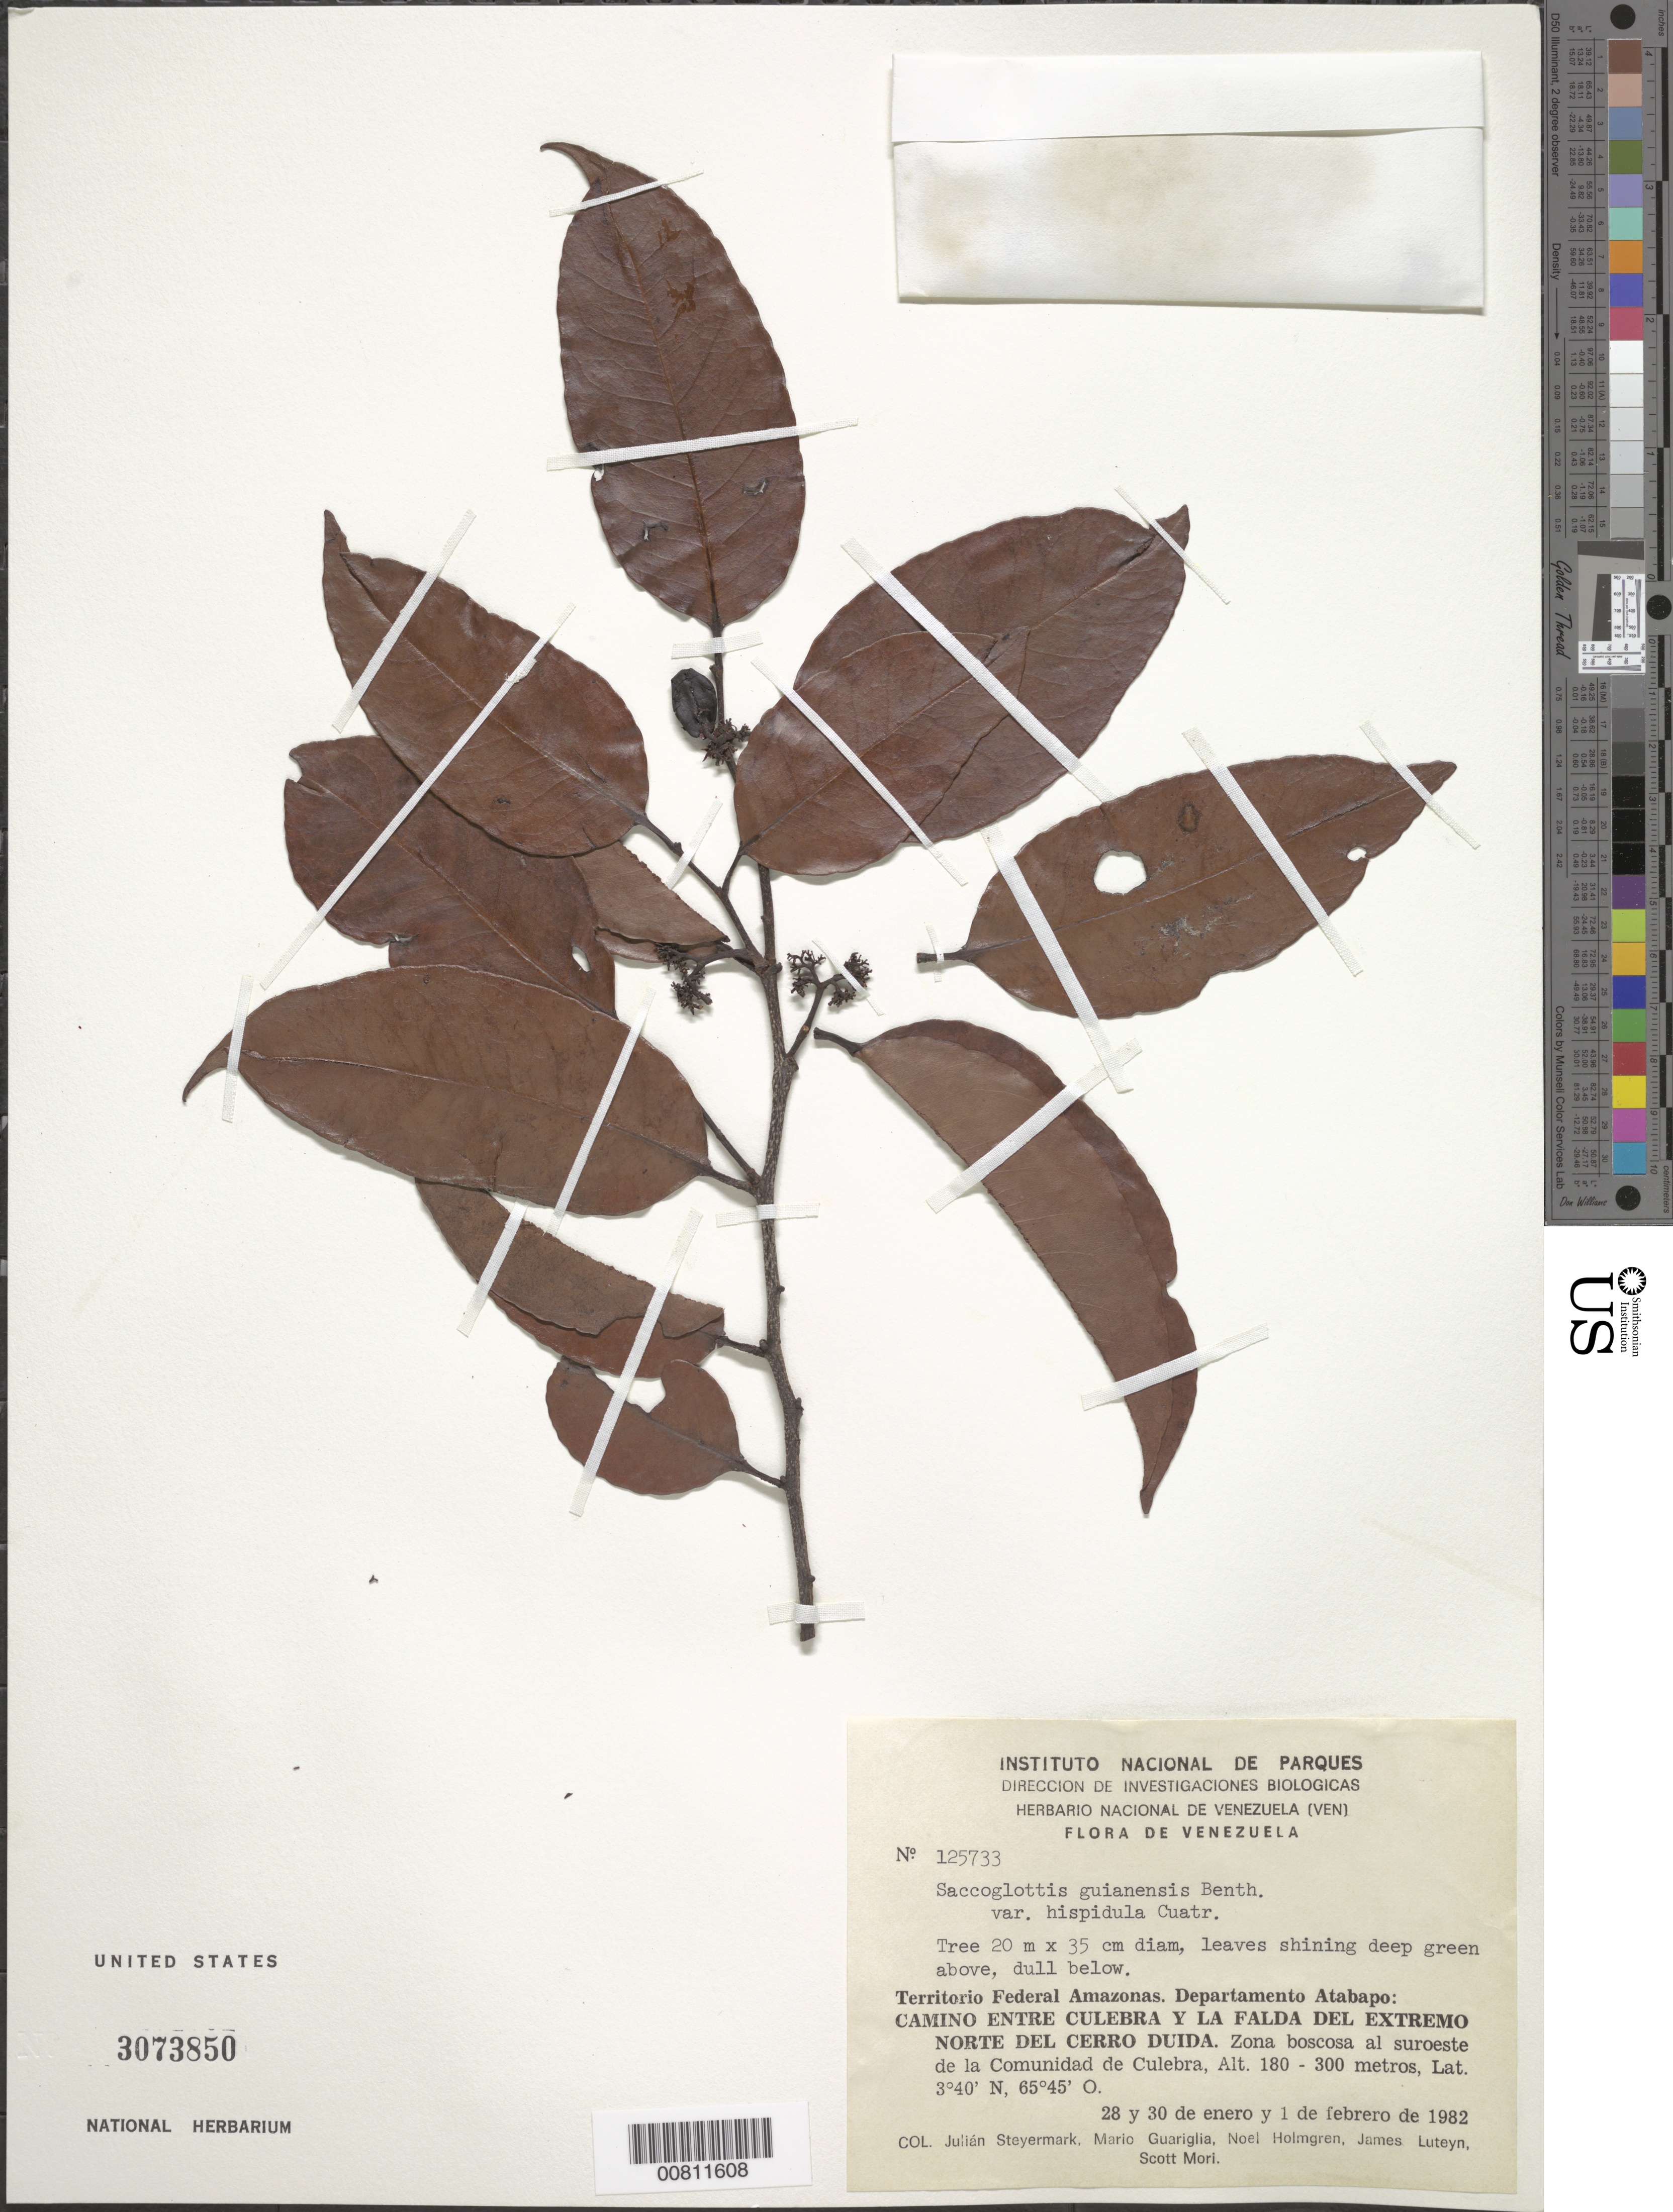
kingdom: Plantae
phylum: Tracheophyta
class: Magnoliopsida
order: Malpighiales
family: Humiriaceae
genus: Sacoglottis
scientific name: Sacoglottis guianensis var. hispidula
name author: Cuatrec.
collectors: J. Steyermark, M. Guariglia P., N. H. Holmgren, J. L. Luteyn & S. Mori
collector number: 125733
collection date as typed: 28-Jan-82 to 1-Feb-82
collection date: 1982-01-28/1982-02-01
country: Venezuela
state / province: Amazonas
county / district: Atabapo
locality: Cerro Duida, entre Culebra y la Falda del Extremo norte; SO de la Comunidad de Culebra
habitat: Zona boscosa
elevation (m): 180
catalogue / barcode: US 3073850